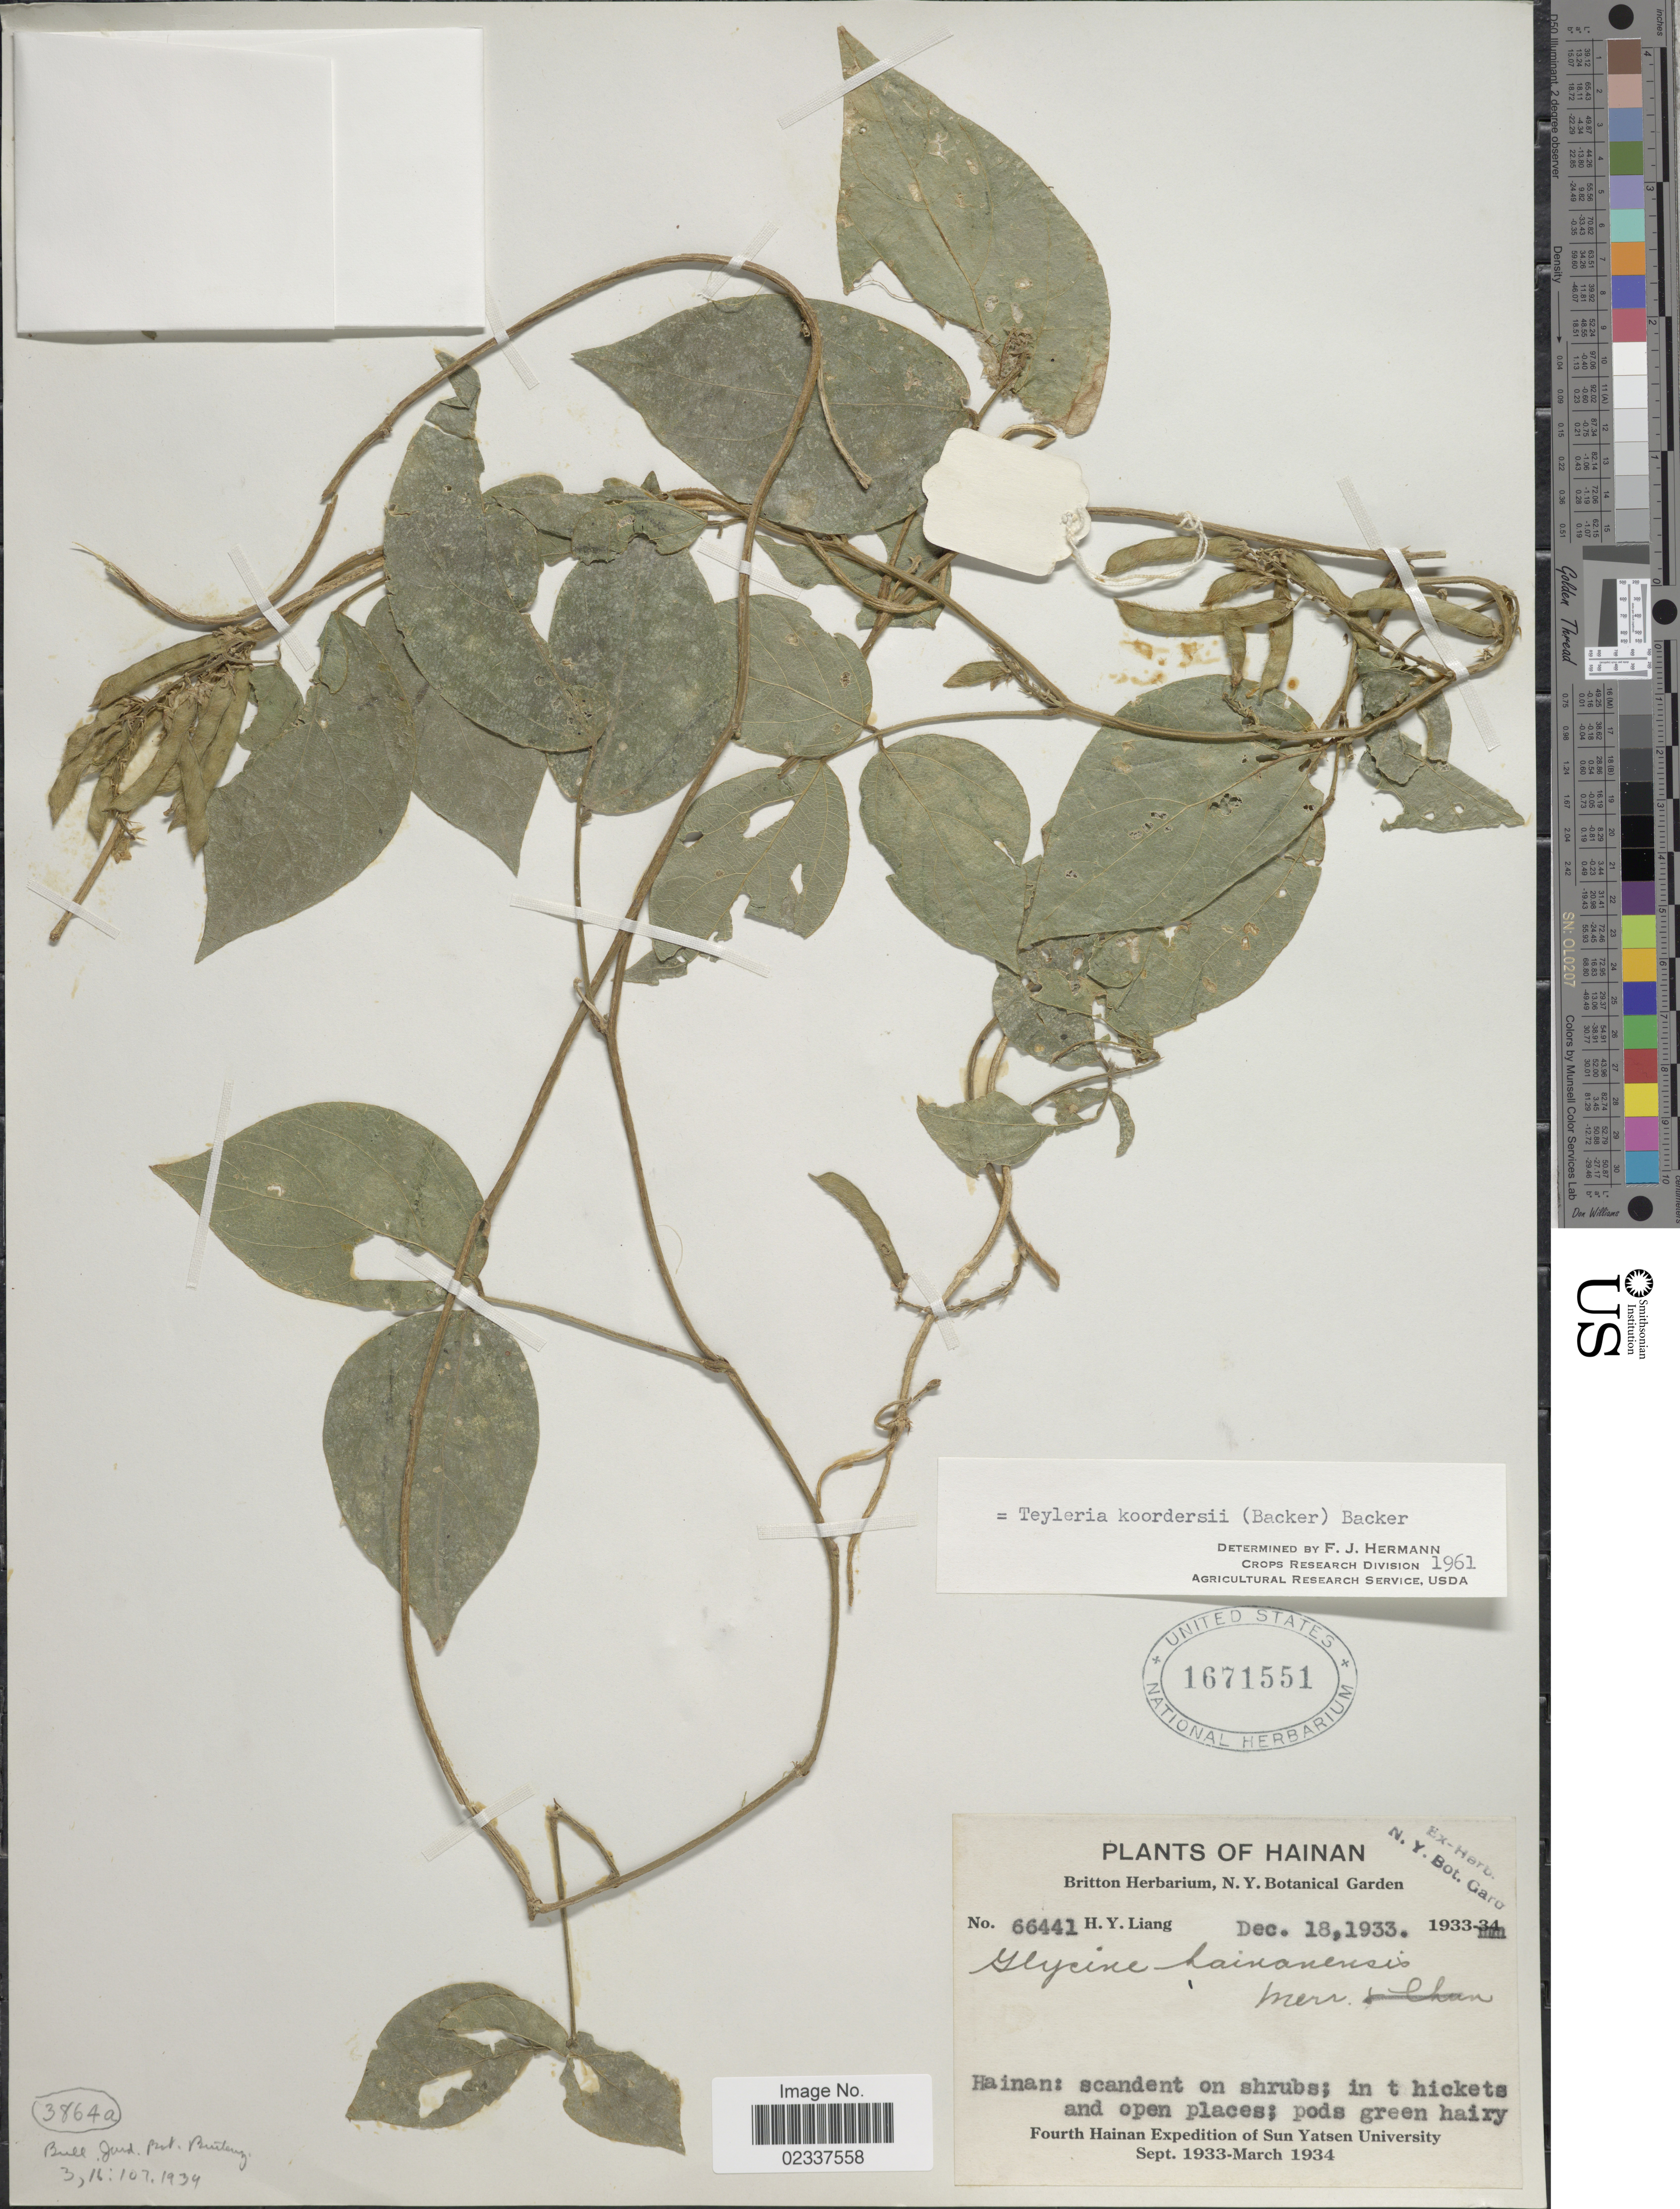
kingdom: Plantae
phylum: Tracheophyta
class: Magnoliopsida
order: Fabales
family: Fabaceae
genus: Teyleria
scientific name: Teyleria koordersii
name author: (Backer) Backer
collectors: H. Y. Liang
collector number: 66441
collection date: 1933-12-18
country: China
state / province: Hainan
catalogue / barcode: US 1671551